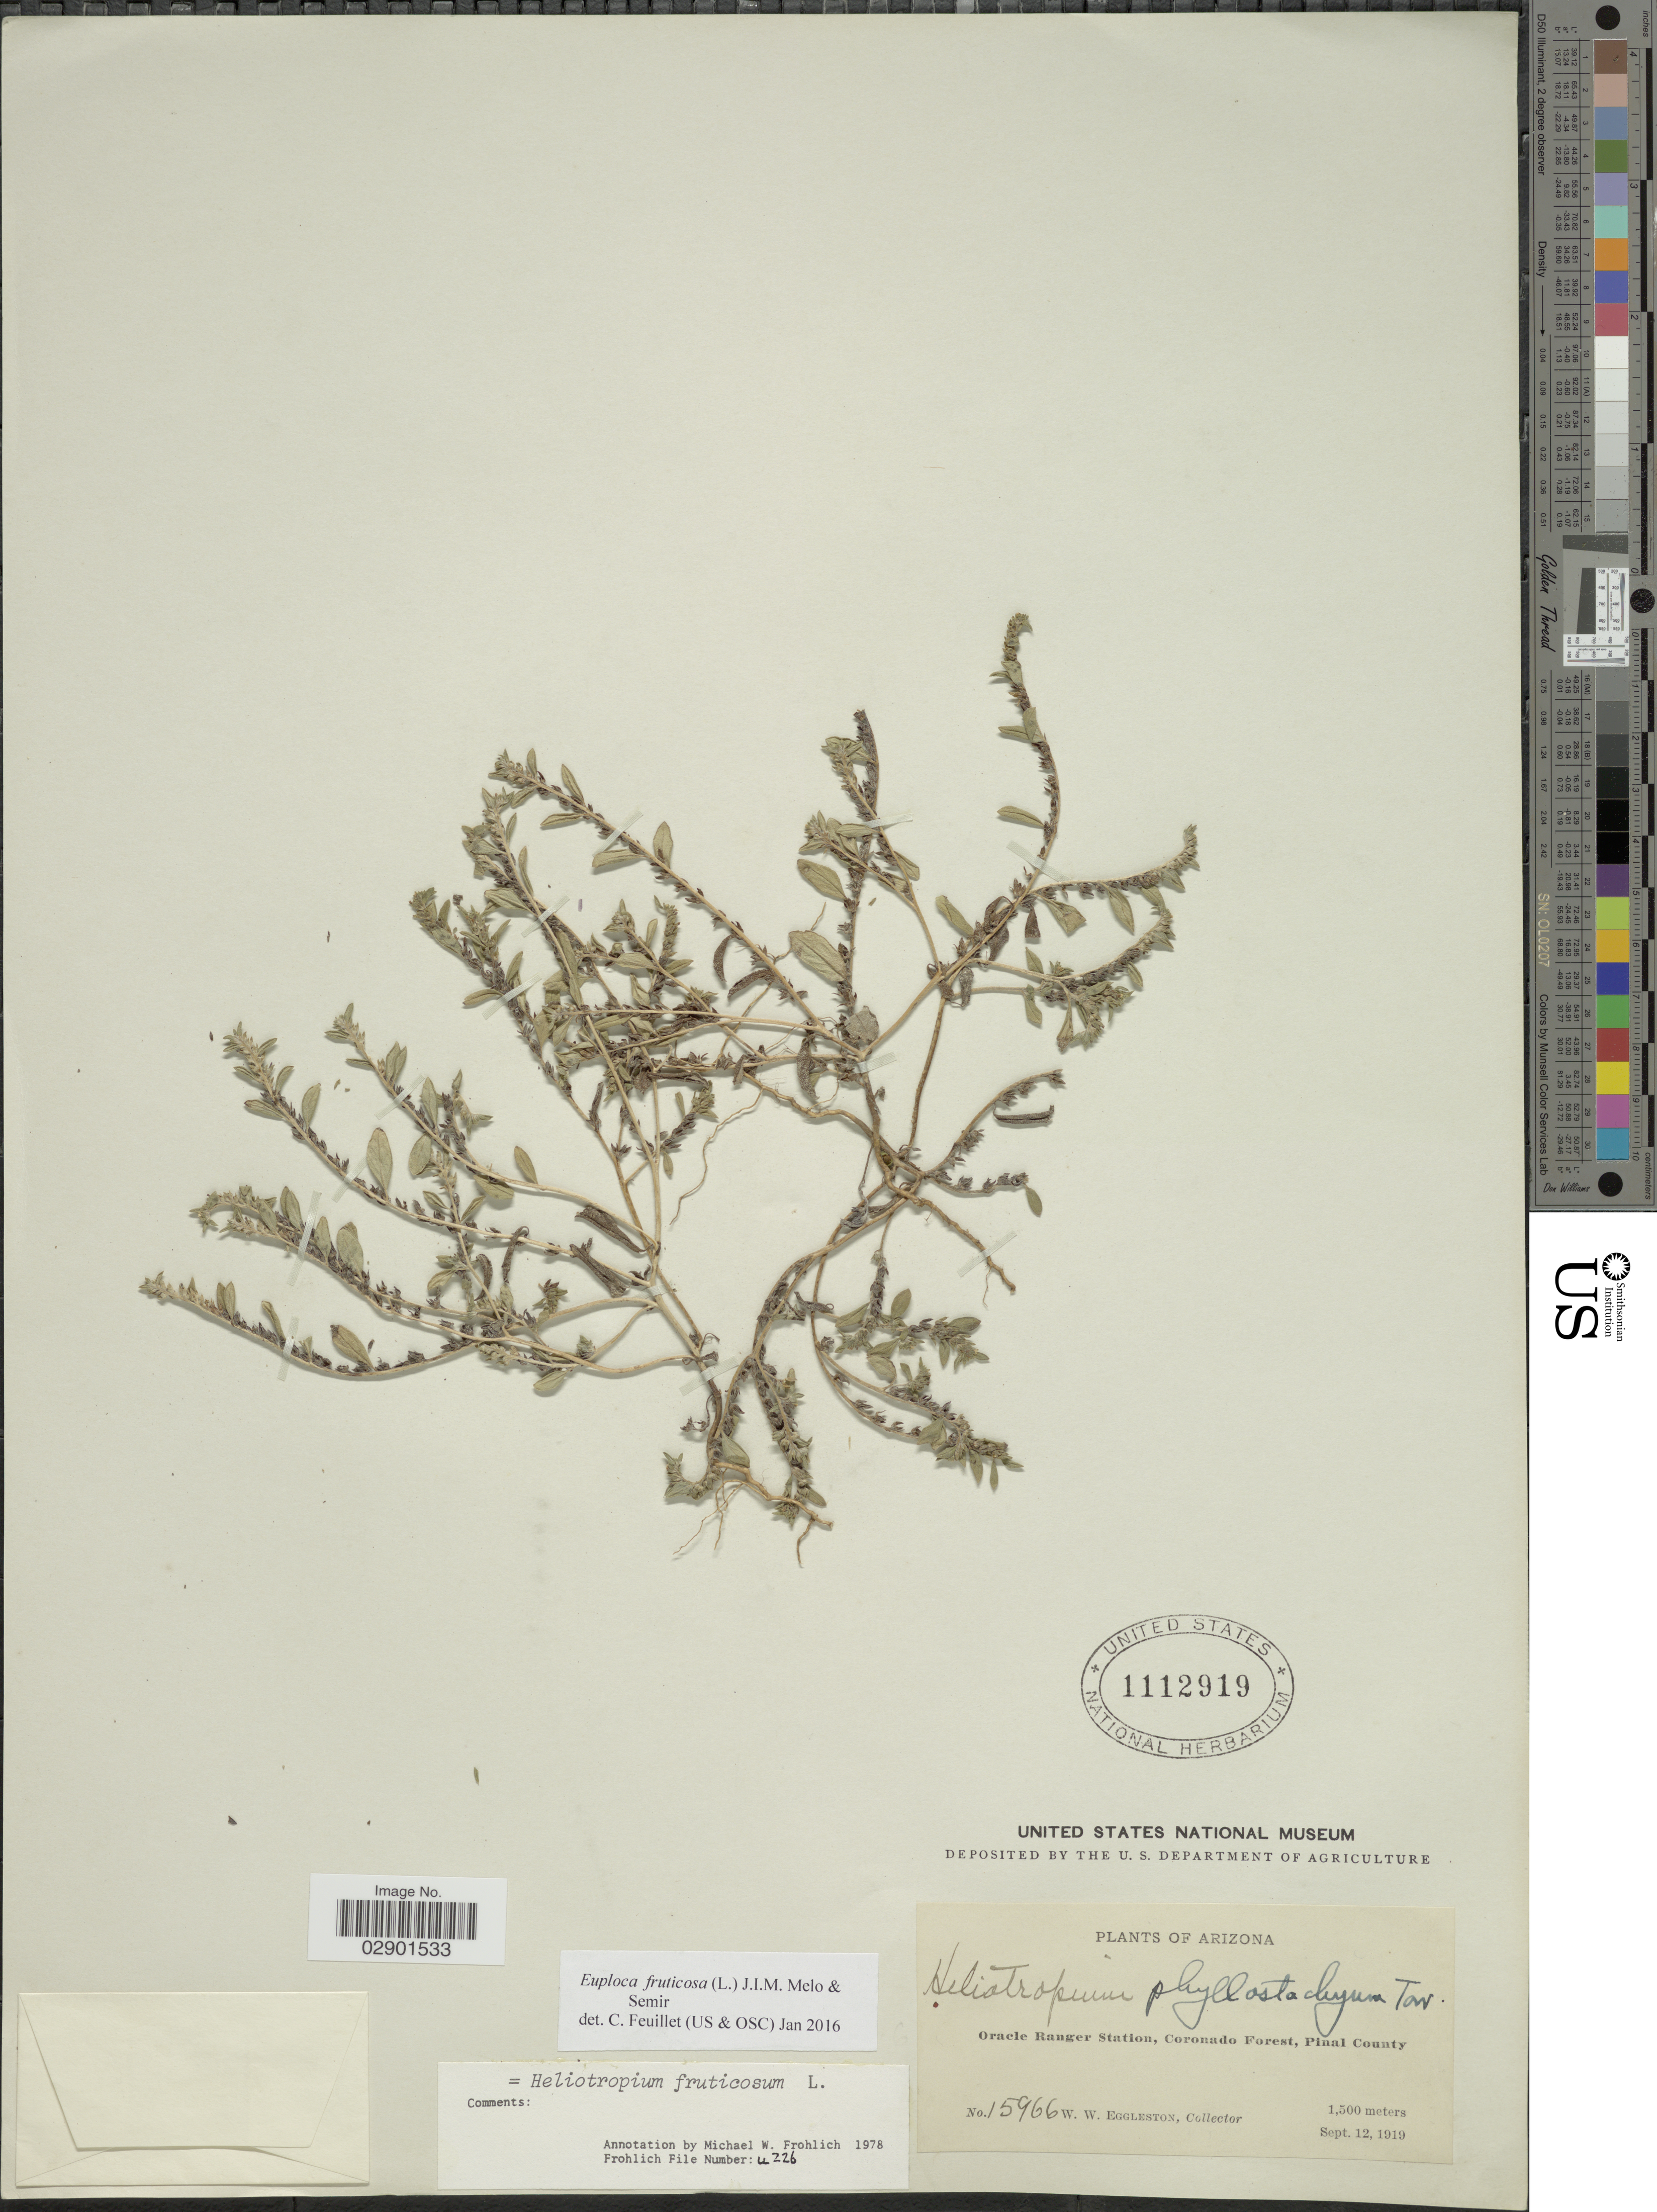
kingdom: Plantae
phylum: Tracheophyta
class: Magnoliopsida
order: Boraginales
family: Heliotropiaceae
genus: Euploca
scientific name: Euploca fruticosa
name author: (L.) J.I.M. Melo & Semir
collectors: W. W. Eggleston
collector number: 15966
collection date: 1919-09-12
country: United States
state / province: Arizona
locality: Oracle Ranger Station, Coronado Forest, Pinal County.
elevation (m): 1500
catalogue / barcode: US 1112919